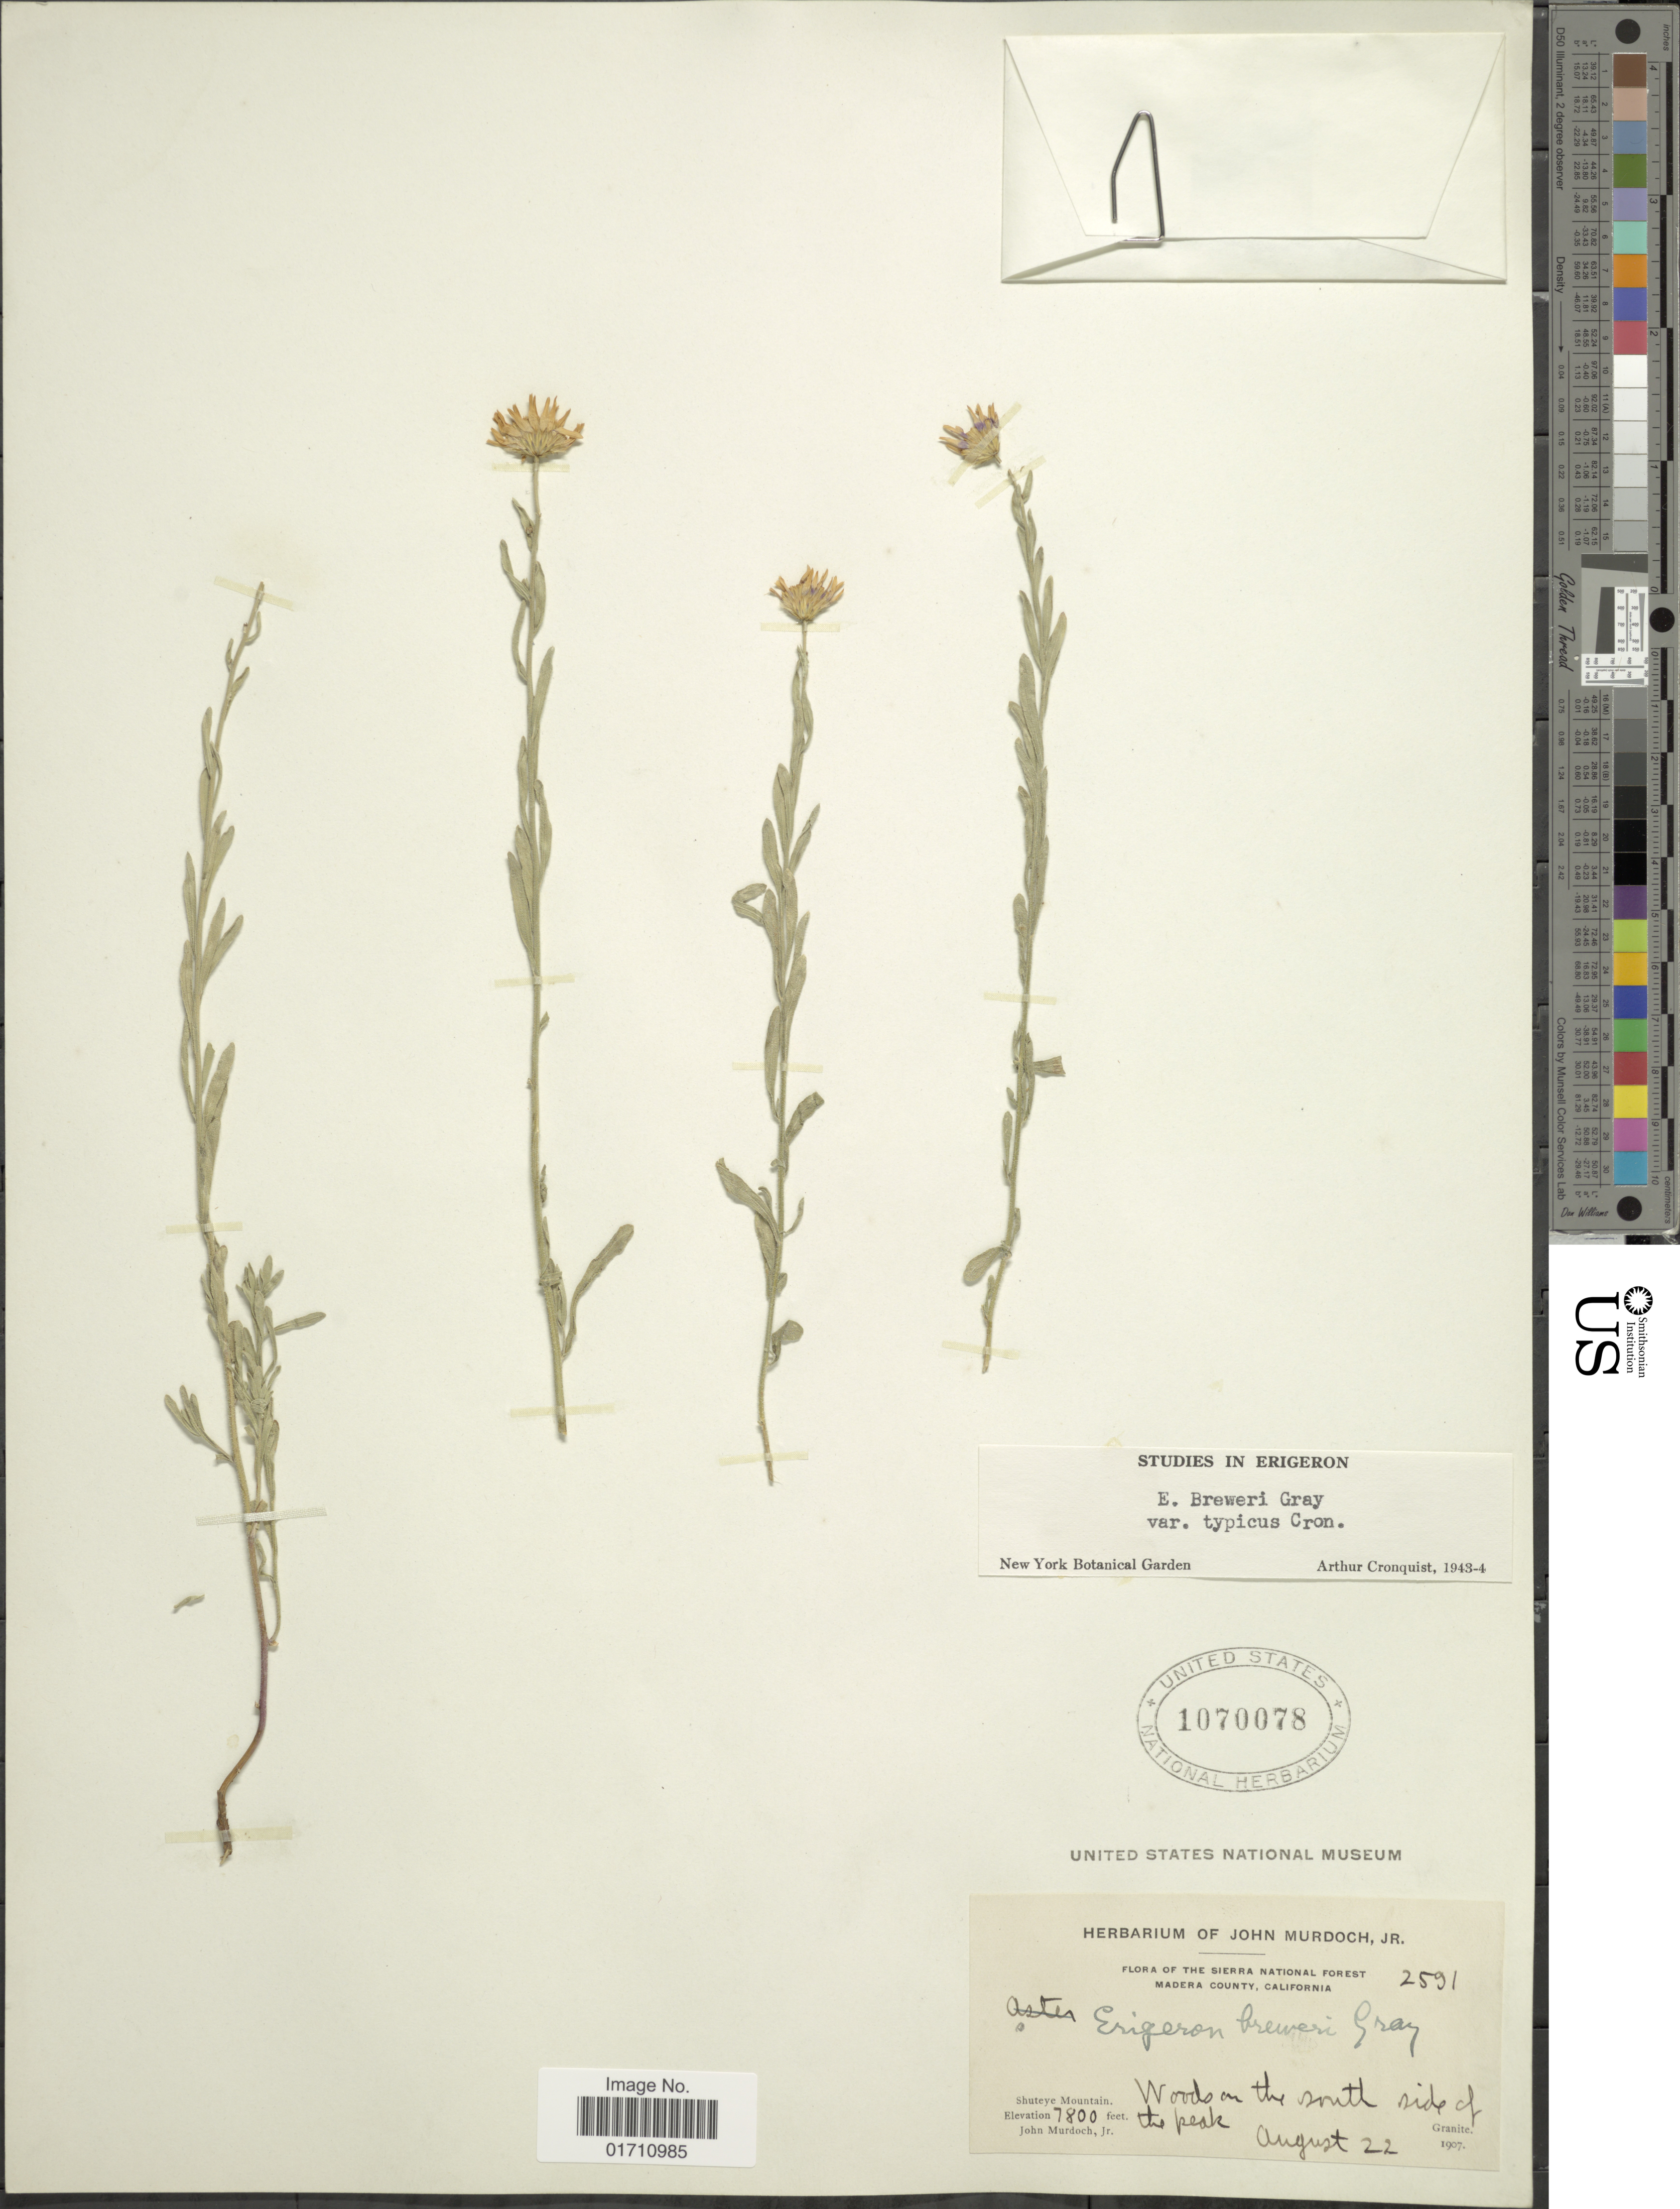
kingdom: Plantae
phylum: Tracheophyta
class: Magnoliopsida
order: Asterales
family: Asteraceae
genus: Erigeron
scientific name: Erigeron breweri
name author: A. Gray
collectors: J. Murdoch Jr.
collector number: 2591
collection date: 1907-08-22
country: United States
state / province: California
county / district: Madera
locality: The Sierra National Forest Madera County, Shuteye Mountain. Woods on the south of the peak, Granite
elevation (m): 2377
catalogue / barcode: US 1070078